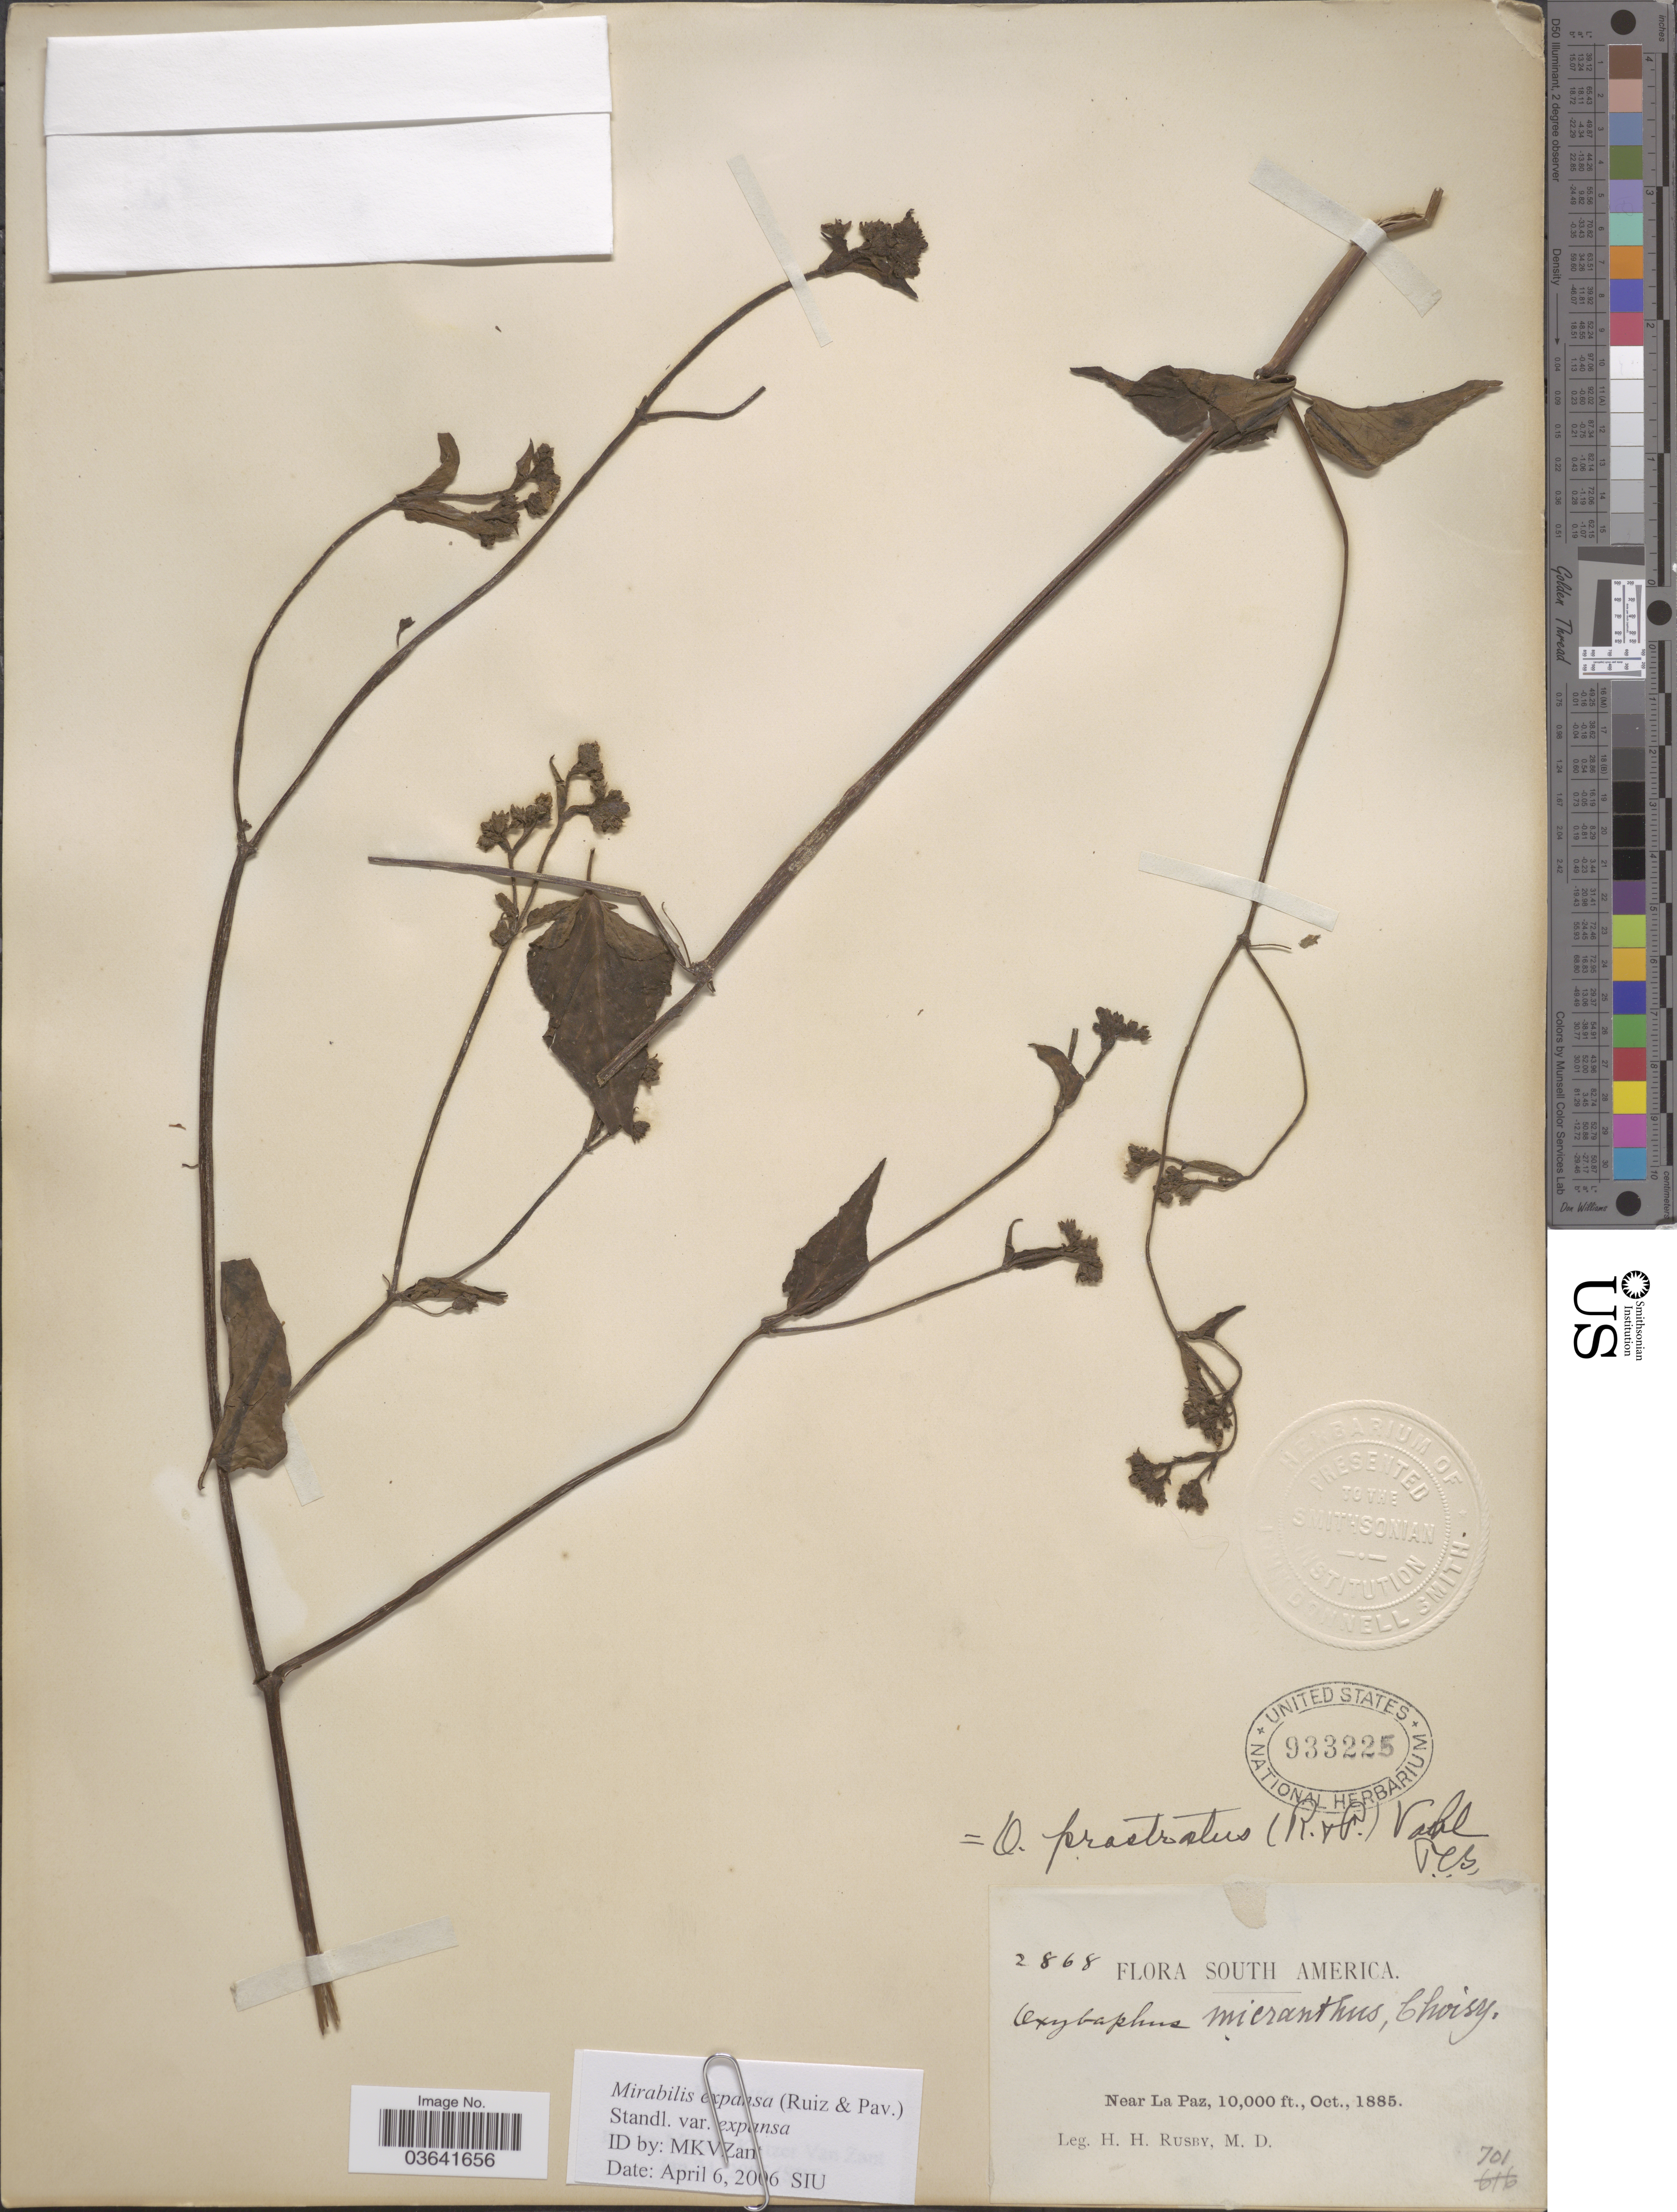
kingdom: Plantae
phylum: Tracheophyta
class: Magnoliopsida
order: Caryophyllales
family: Nyctaginaceae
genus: Mirabilis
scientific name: Mirabilis expansa var. expansa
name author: (Ruiz & Pav.) Standl.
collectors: H. H. Rusby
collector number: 2868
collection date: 1885-10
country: Bolivia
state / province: La Paz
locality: Near La Paz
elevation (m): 3048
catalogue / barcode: US 933225